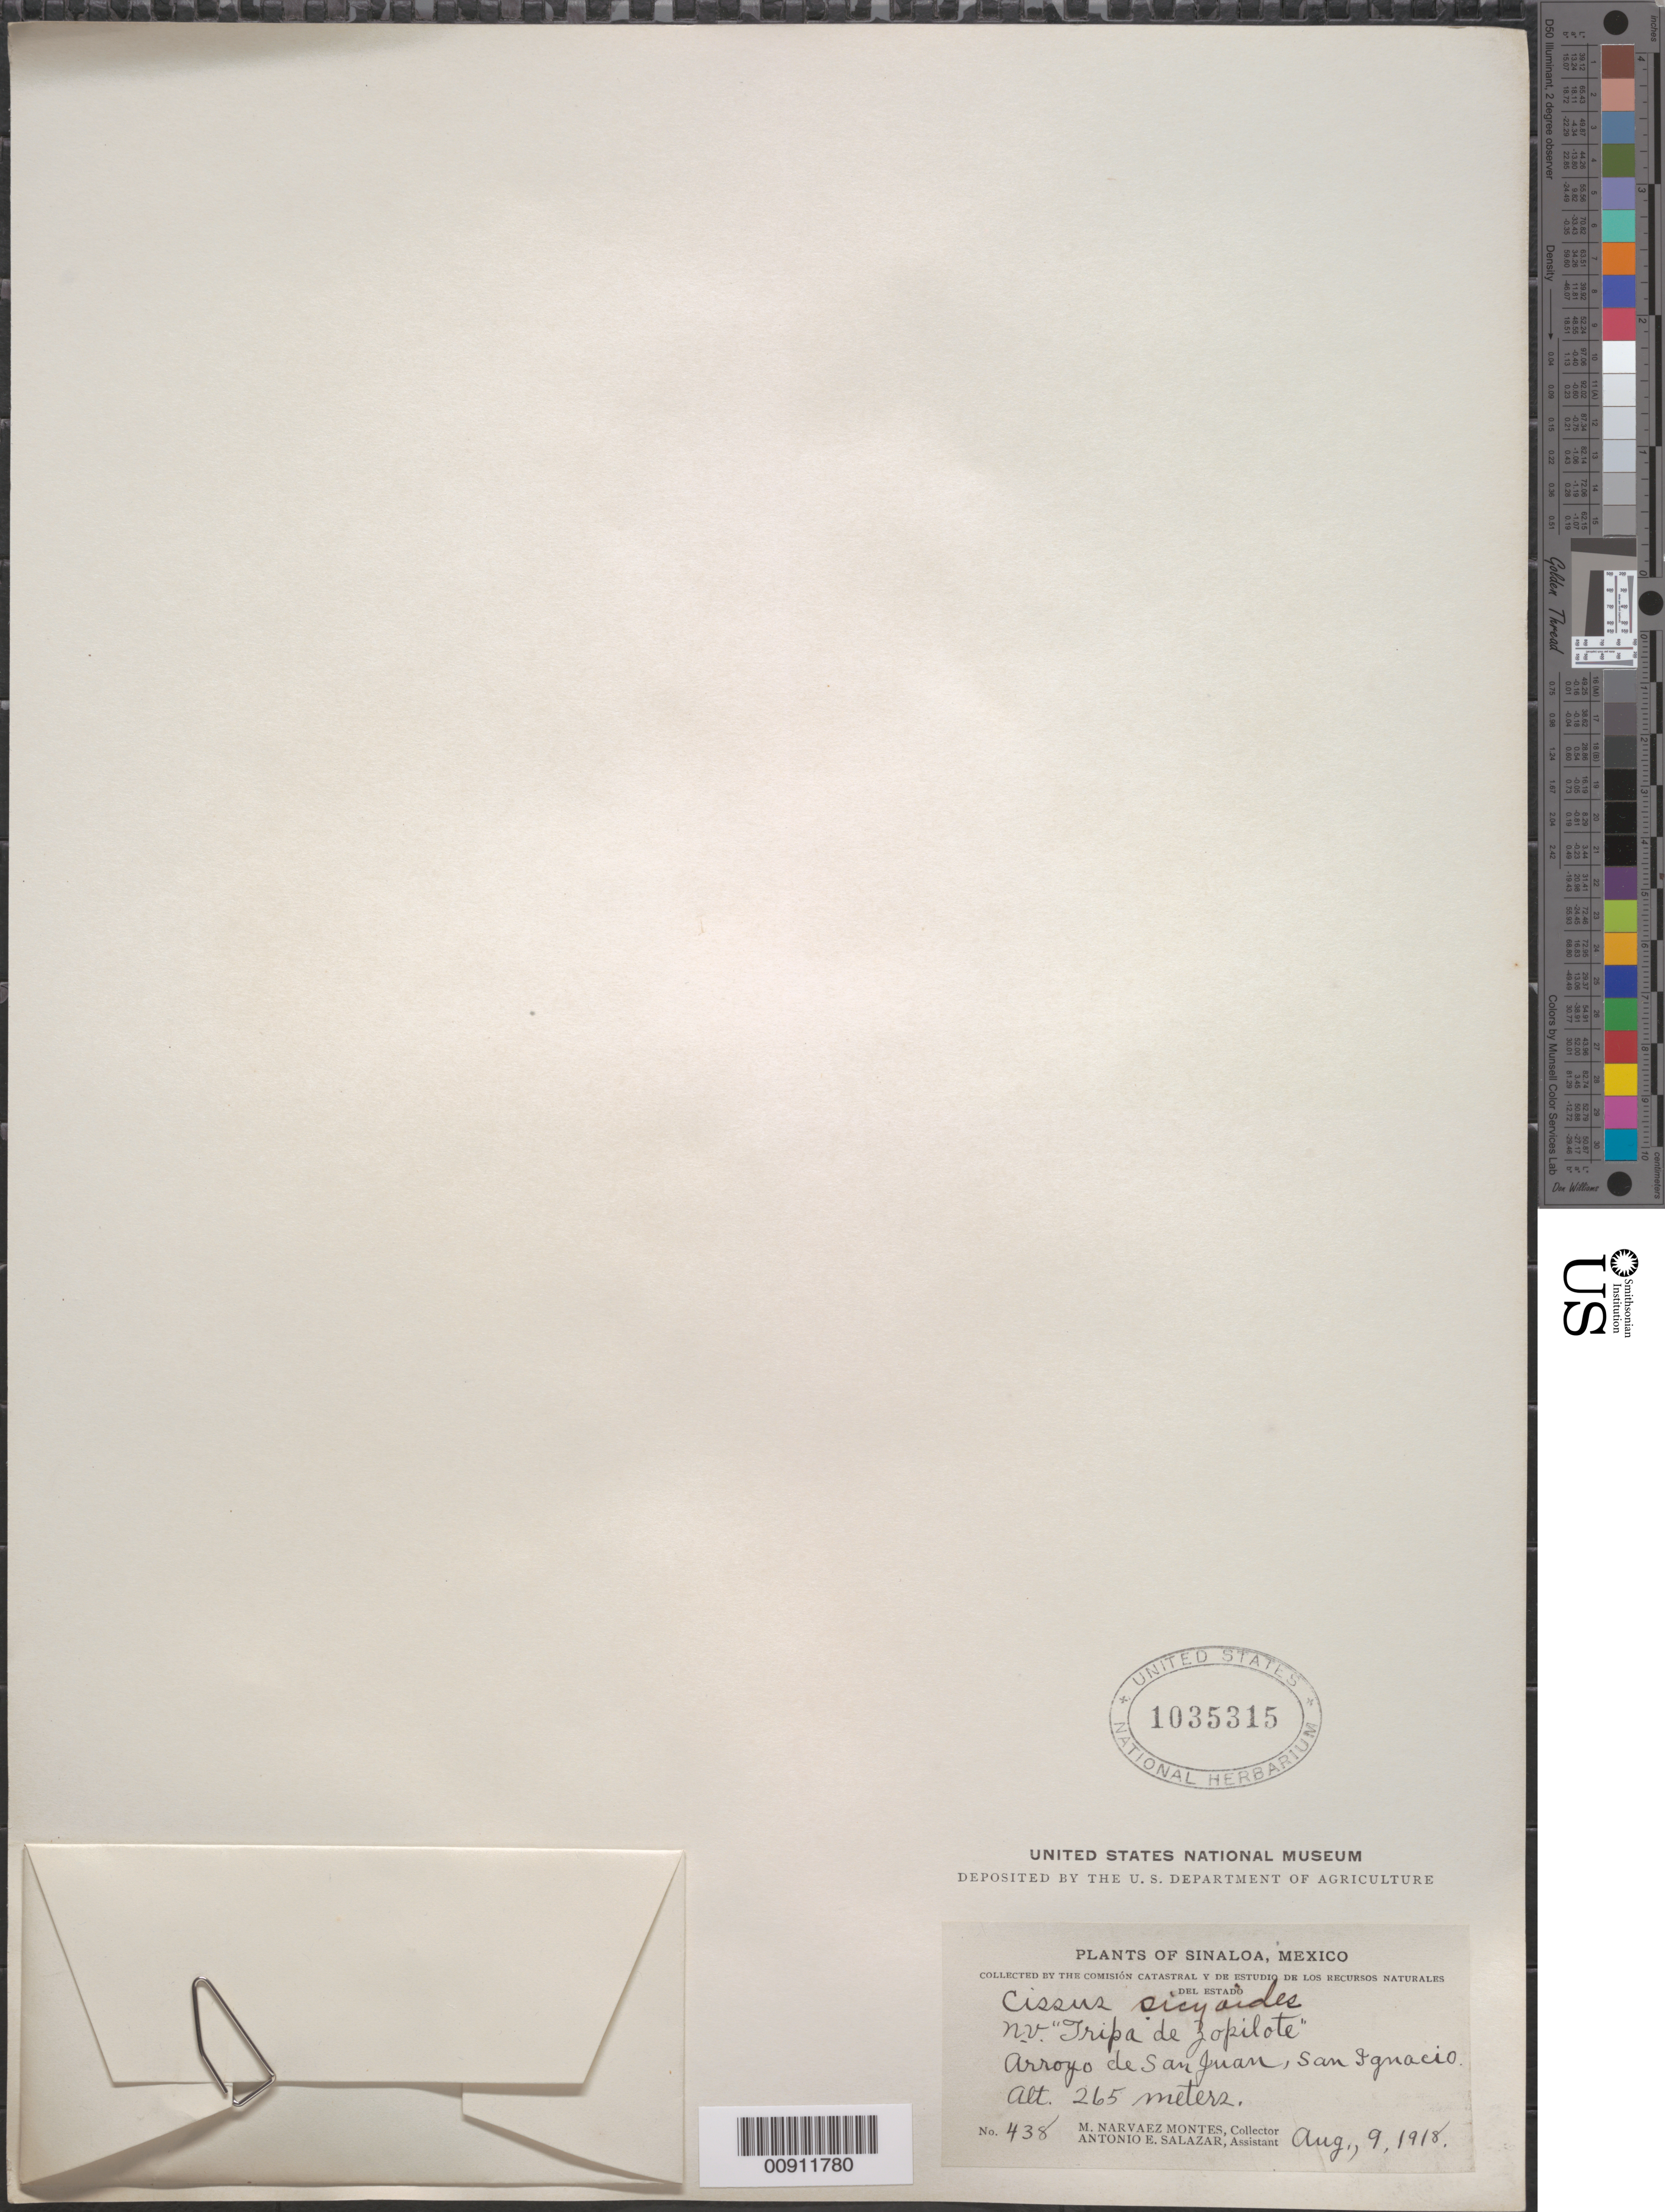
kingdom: Plantae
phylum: Tracheophyta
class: Magnoliopsida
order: Vitales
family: Vitaceae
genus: Cissus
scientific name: Cissus verticillata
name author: (L.) Nicolson & C.E. Jarvis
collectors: M. Narvaez-Montes & A. E. Salazar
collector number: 438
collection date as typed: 09 Aug 1918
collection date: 1918-08-09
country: Mexico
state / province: Sinaloa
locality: Arroyo de San Juan, San Ignacio, Sinaloa.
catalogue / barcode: US 1035315